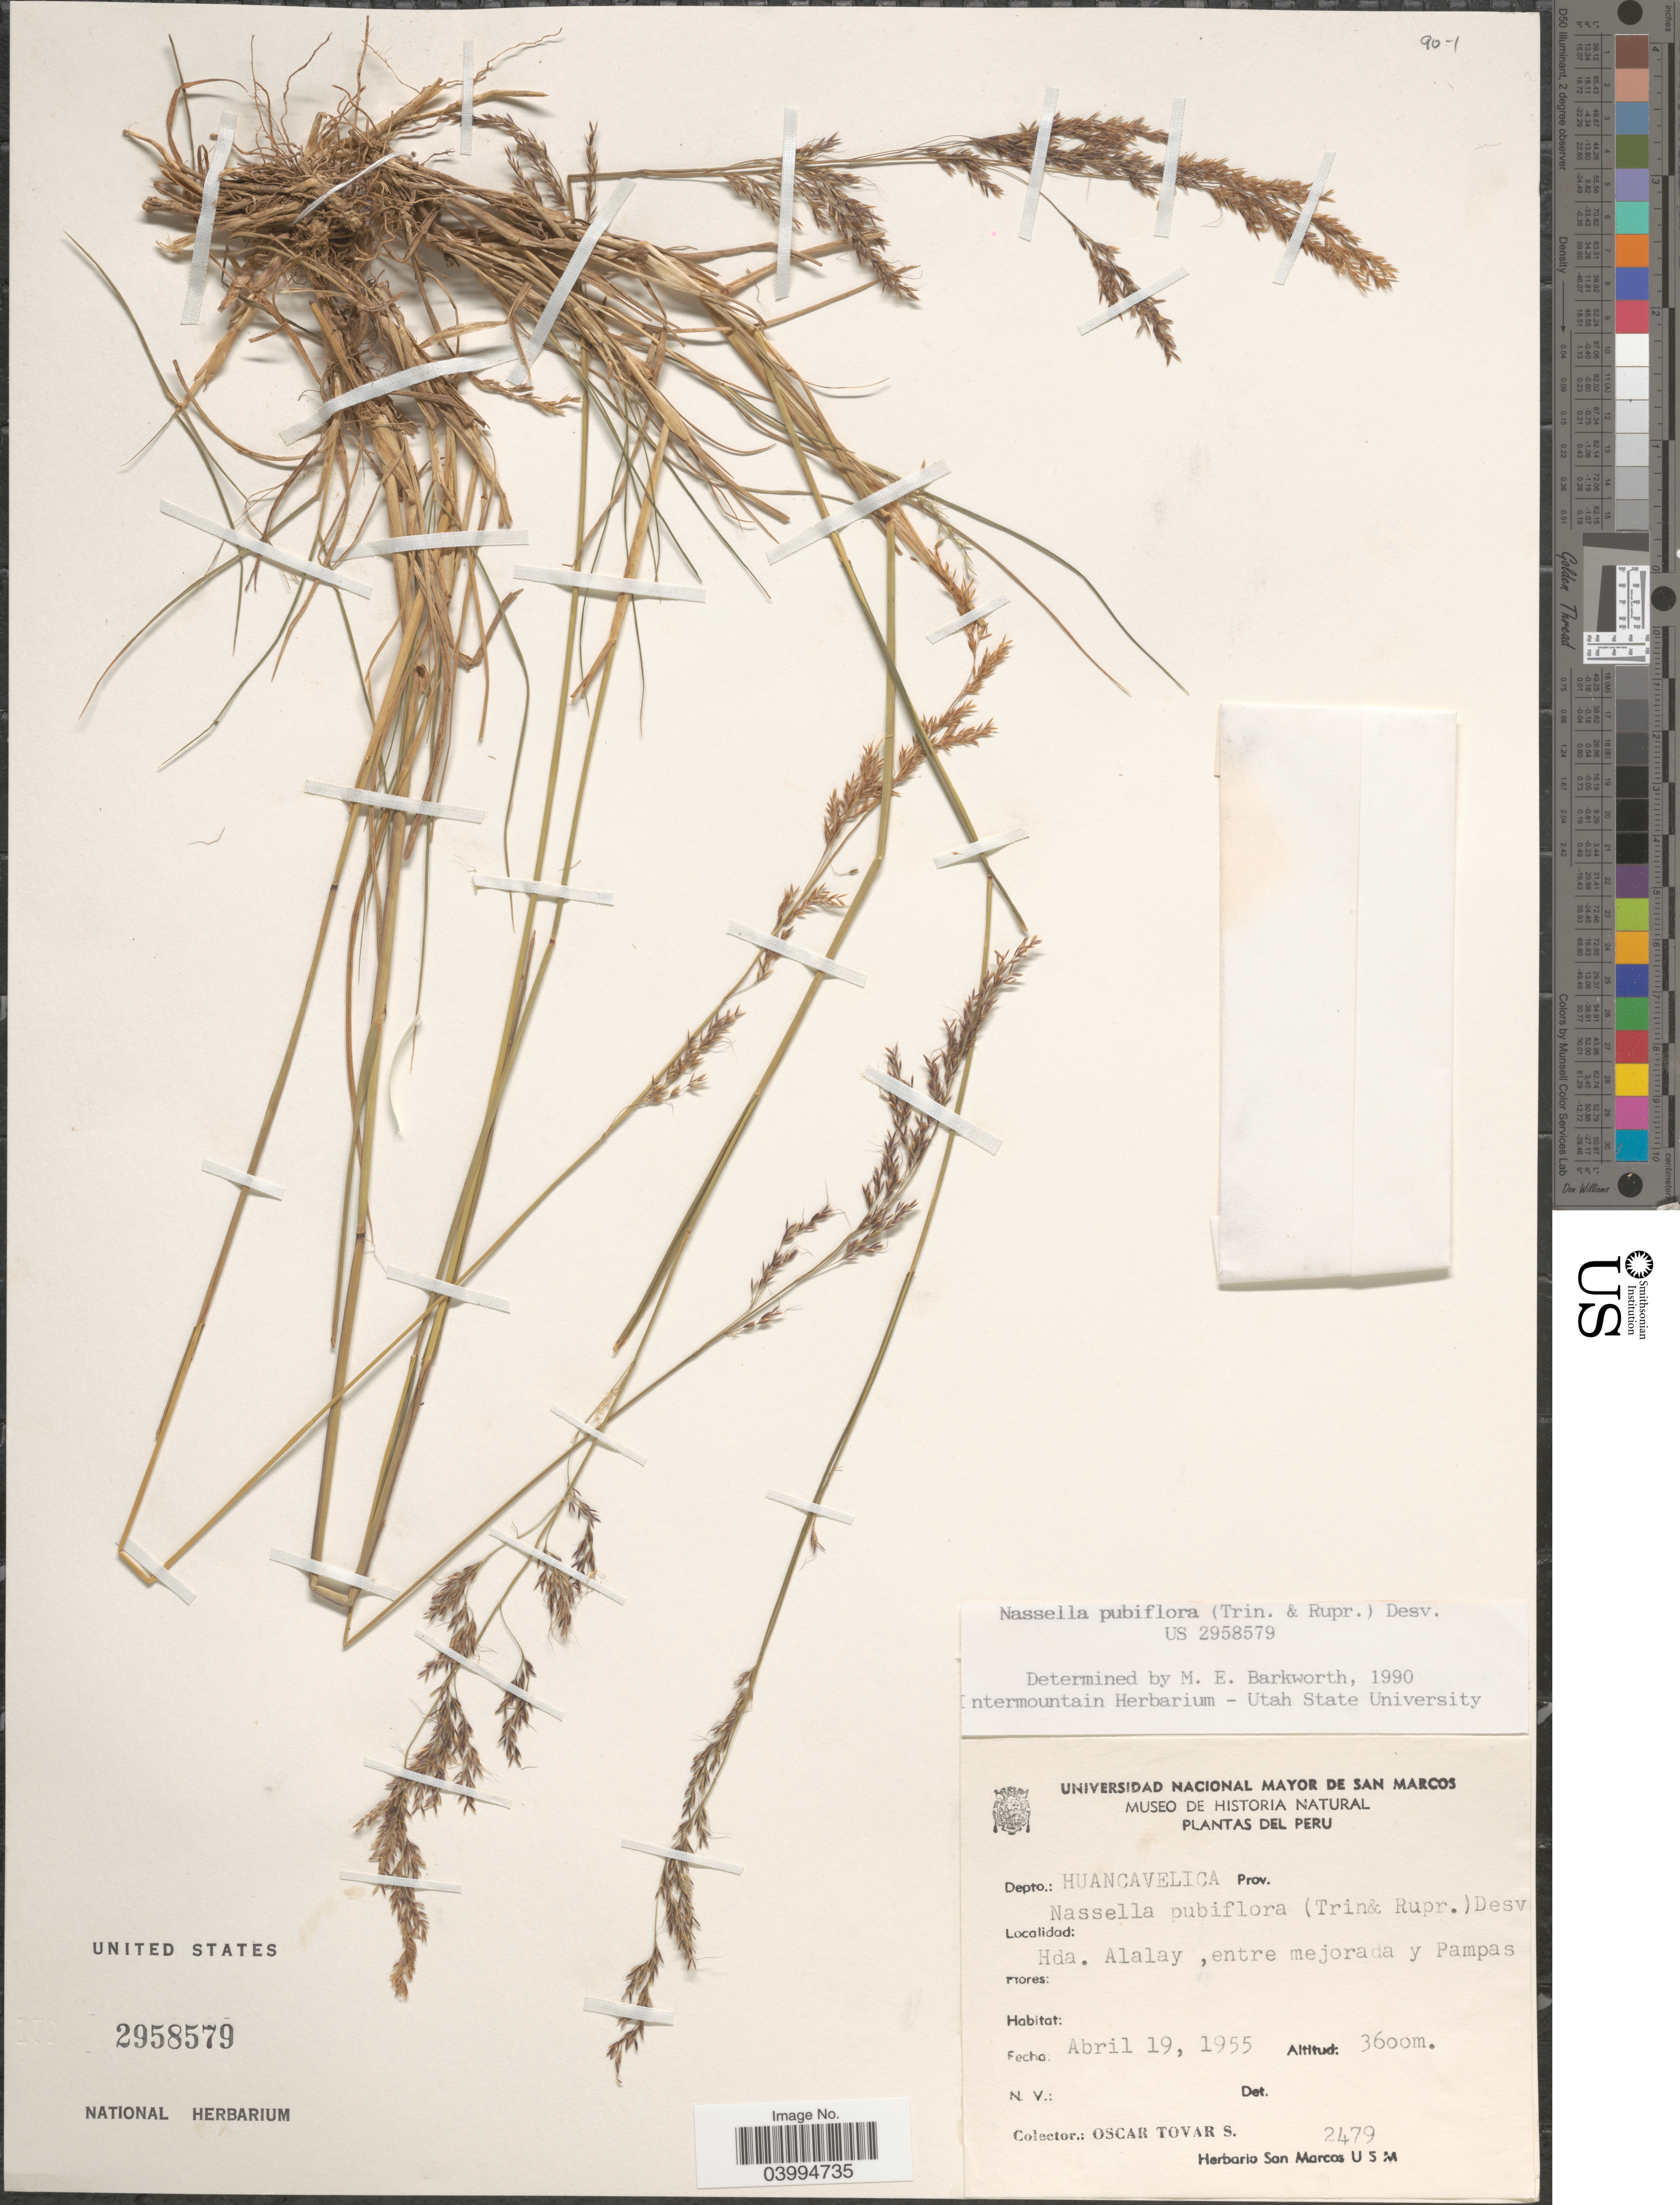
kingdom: Plantae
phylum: Tracheophyta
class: Liliopsida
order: Poales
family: Poaceae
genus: Nassella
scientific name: Nassella pubiflora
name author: (Trin. & Rupr.) É. Desv.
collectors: Ó. Tovar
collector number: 2479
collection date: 1955-04-19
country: Peru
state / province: Huancavelica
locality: Depto.: Huancavelica. Hda. Alalay, entre mejorada y Pampas.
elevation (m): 3600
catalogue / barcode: US 2958579